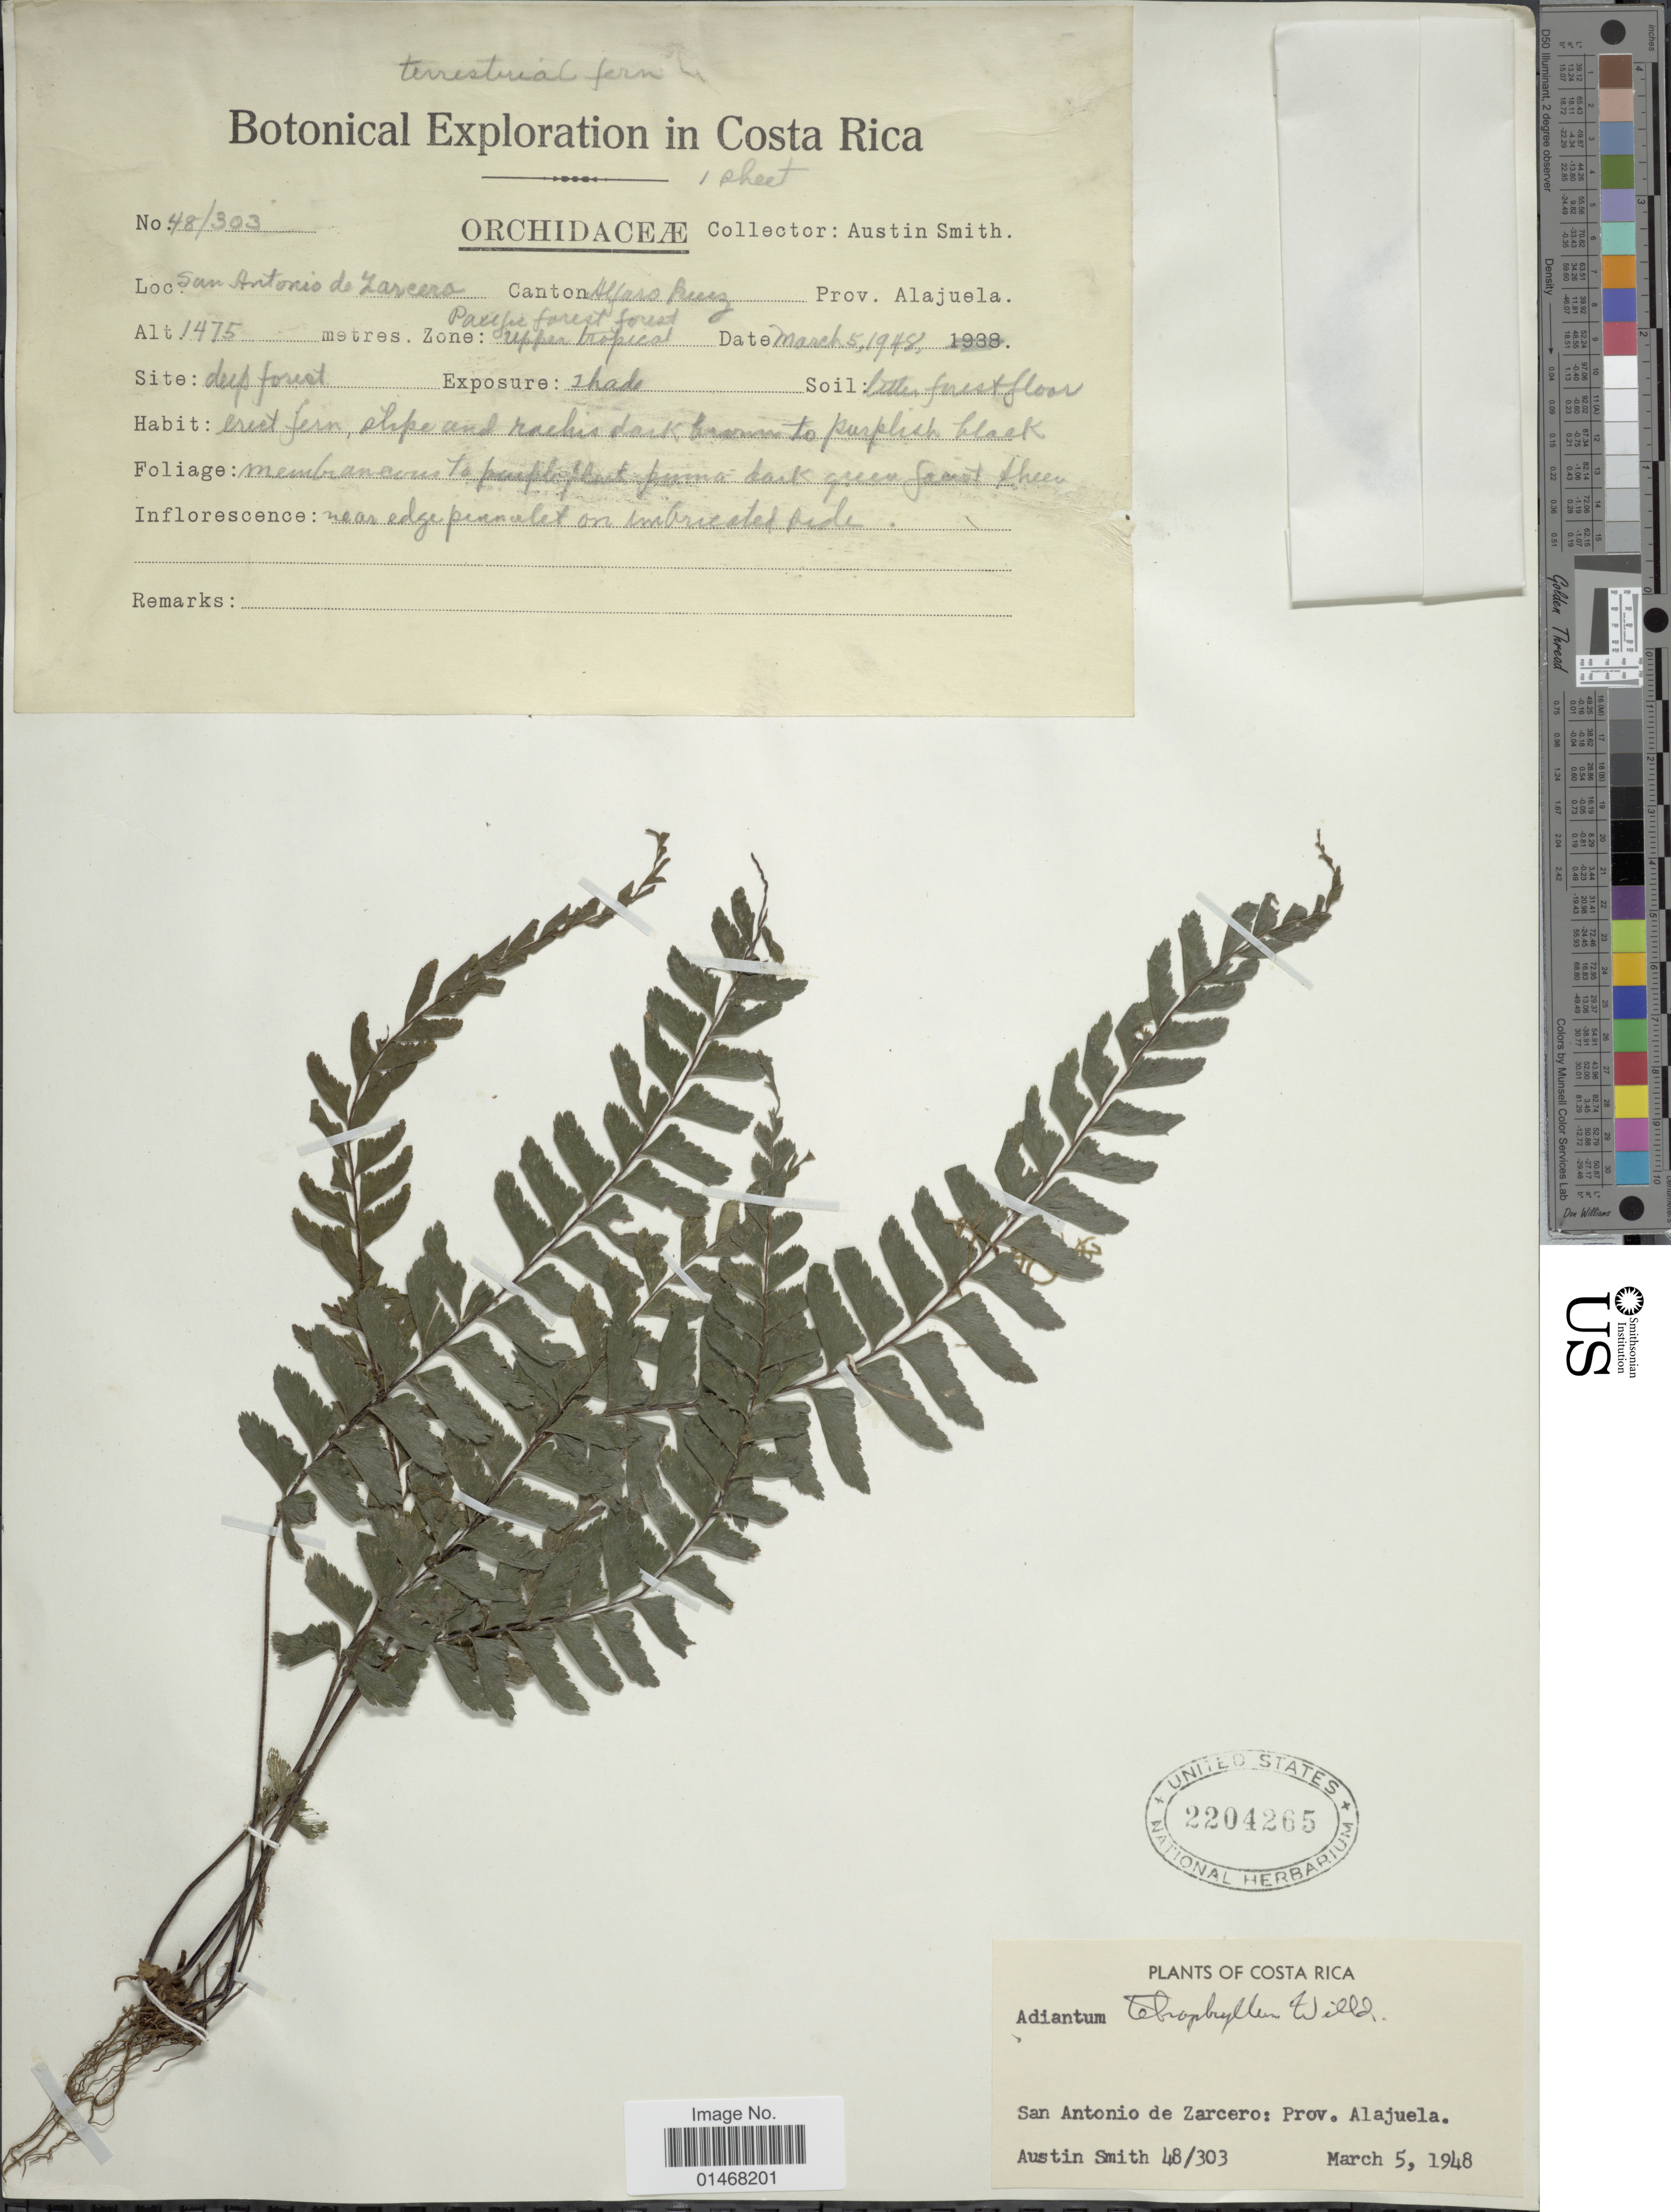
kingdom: Plantae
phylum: Tracheophyta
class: Polypodiopsida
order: Polypodiales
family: Pteridaceae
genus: Adiantum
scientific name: Adiantum tetraphyllum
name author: Humb. & Bonpl. ex Willd.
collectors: Aust P. Smith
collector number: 48/303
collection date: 1948-03-05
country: Costa Rica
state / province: Alajuela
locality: San Antonio de Zarcero, Parque forest, Upper tropical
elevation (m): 1475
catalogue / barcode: US 2204265